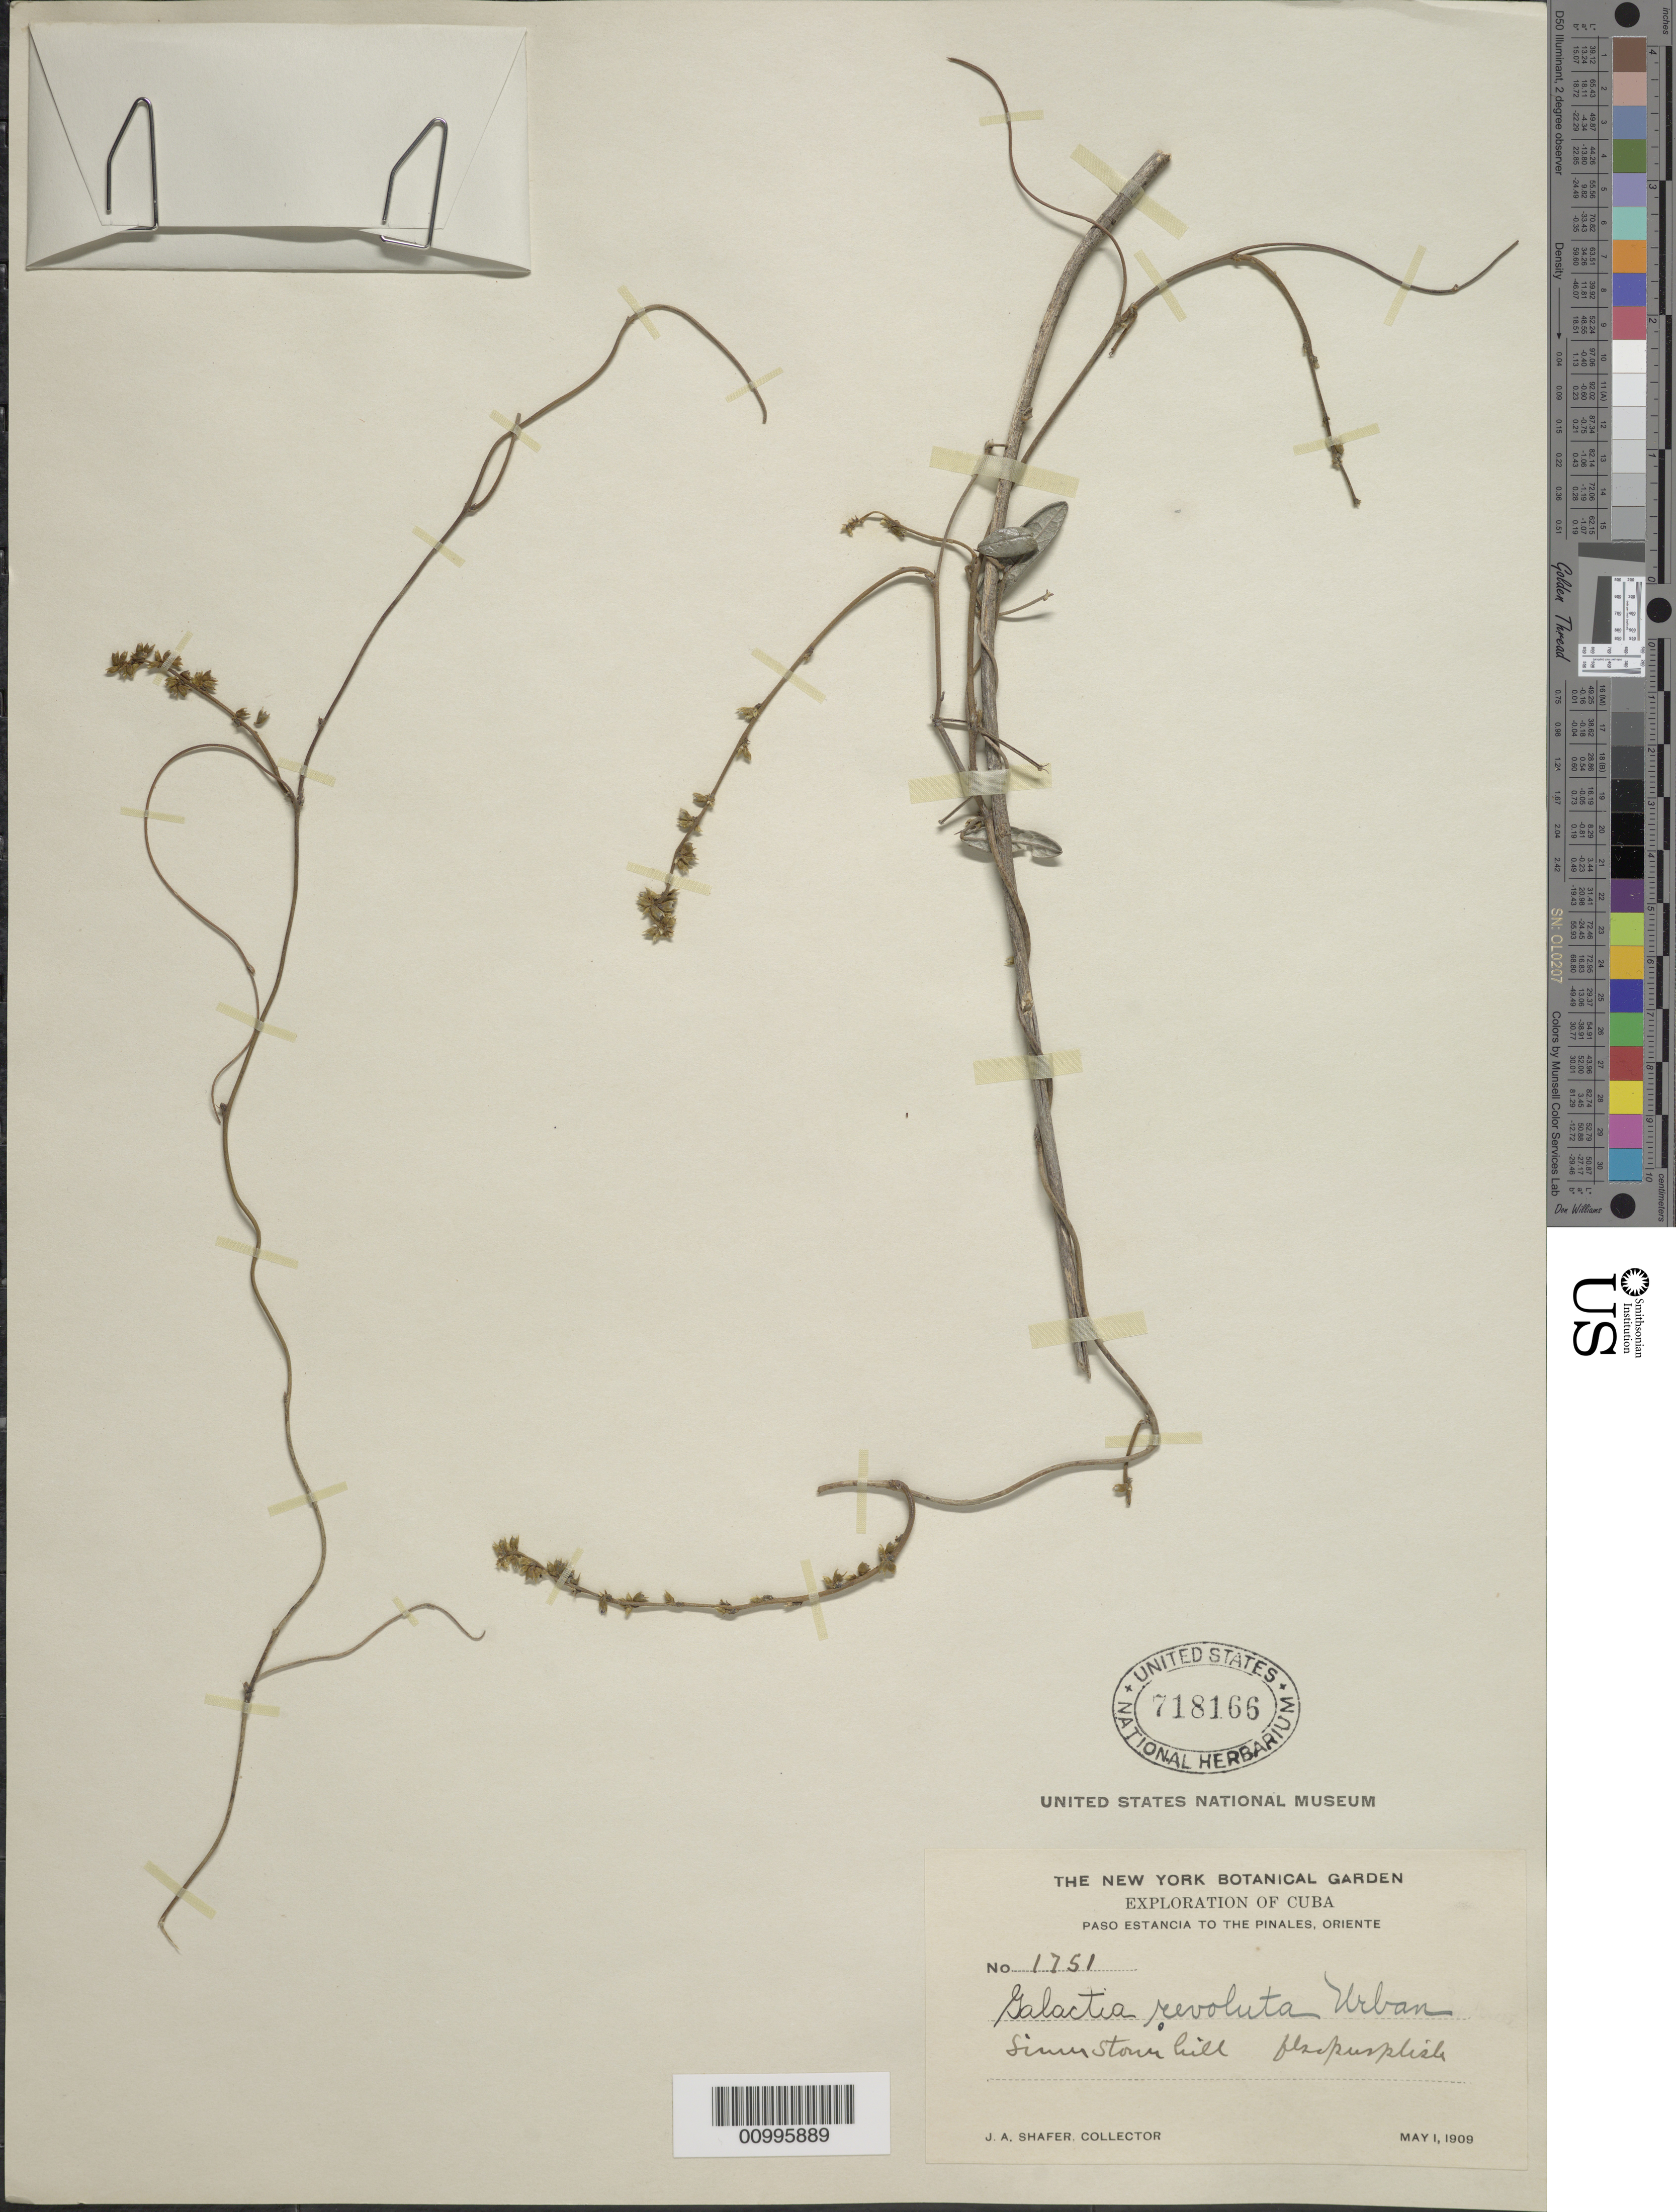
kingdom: Plantae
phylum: Tracheophyta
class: Magnoliopsida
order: Fabales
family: Fabaceae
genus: Galactia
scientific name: Galactia revoluta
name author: Urb.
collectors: J. A. Shafer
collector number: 1751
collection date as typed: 01 May 1909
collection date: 1909-05-01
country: Cuba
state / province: Granma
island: Cuba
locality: Stone Hill, Paso estancia to the Pinales, Oriente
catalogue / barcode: US 718166